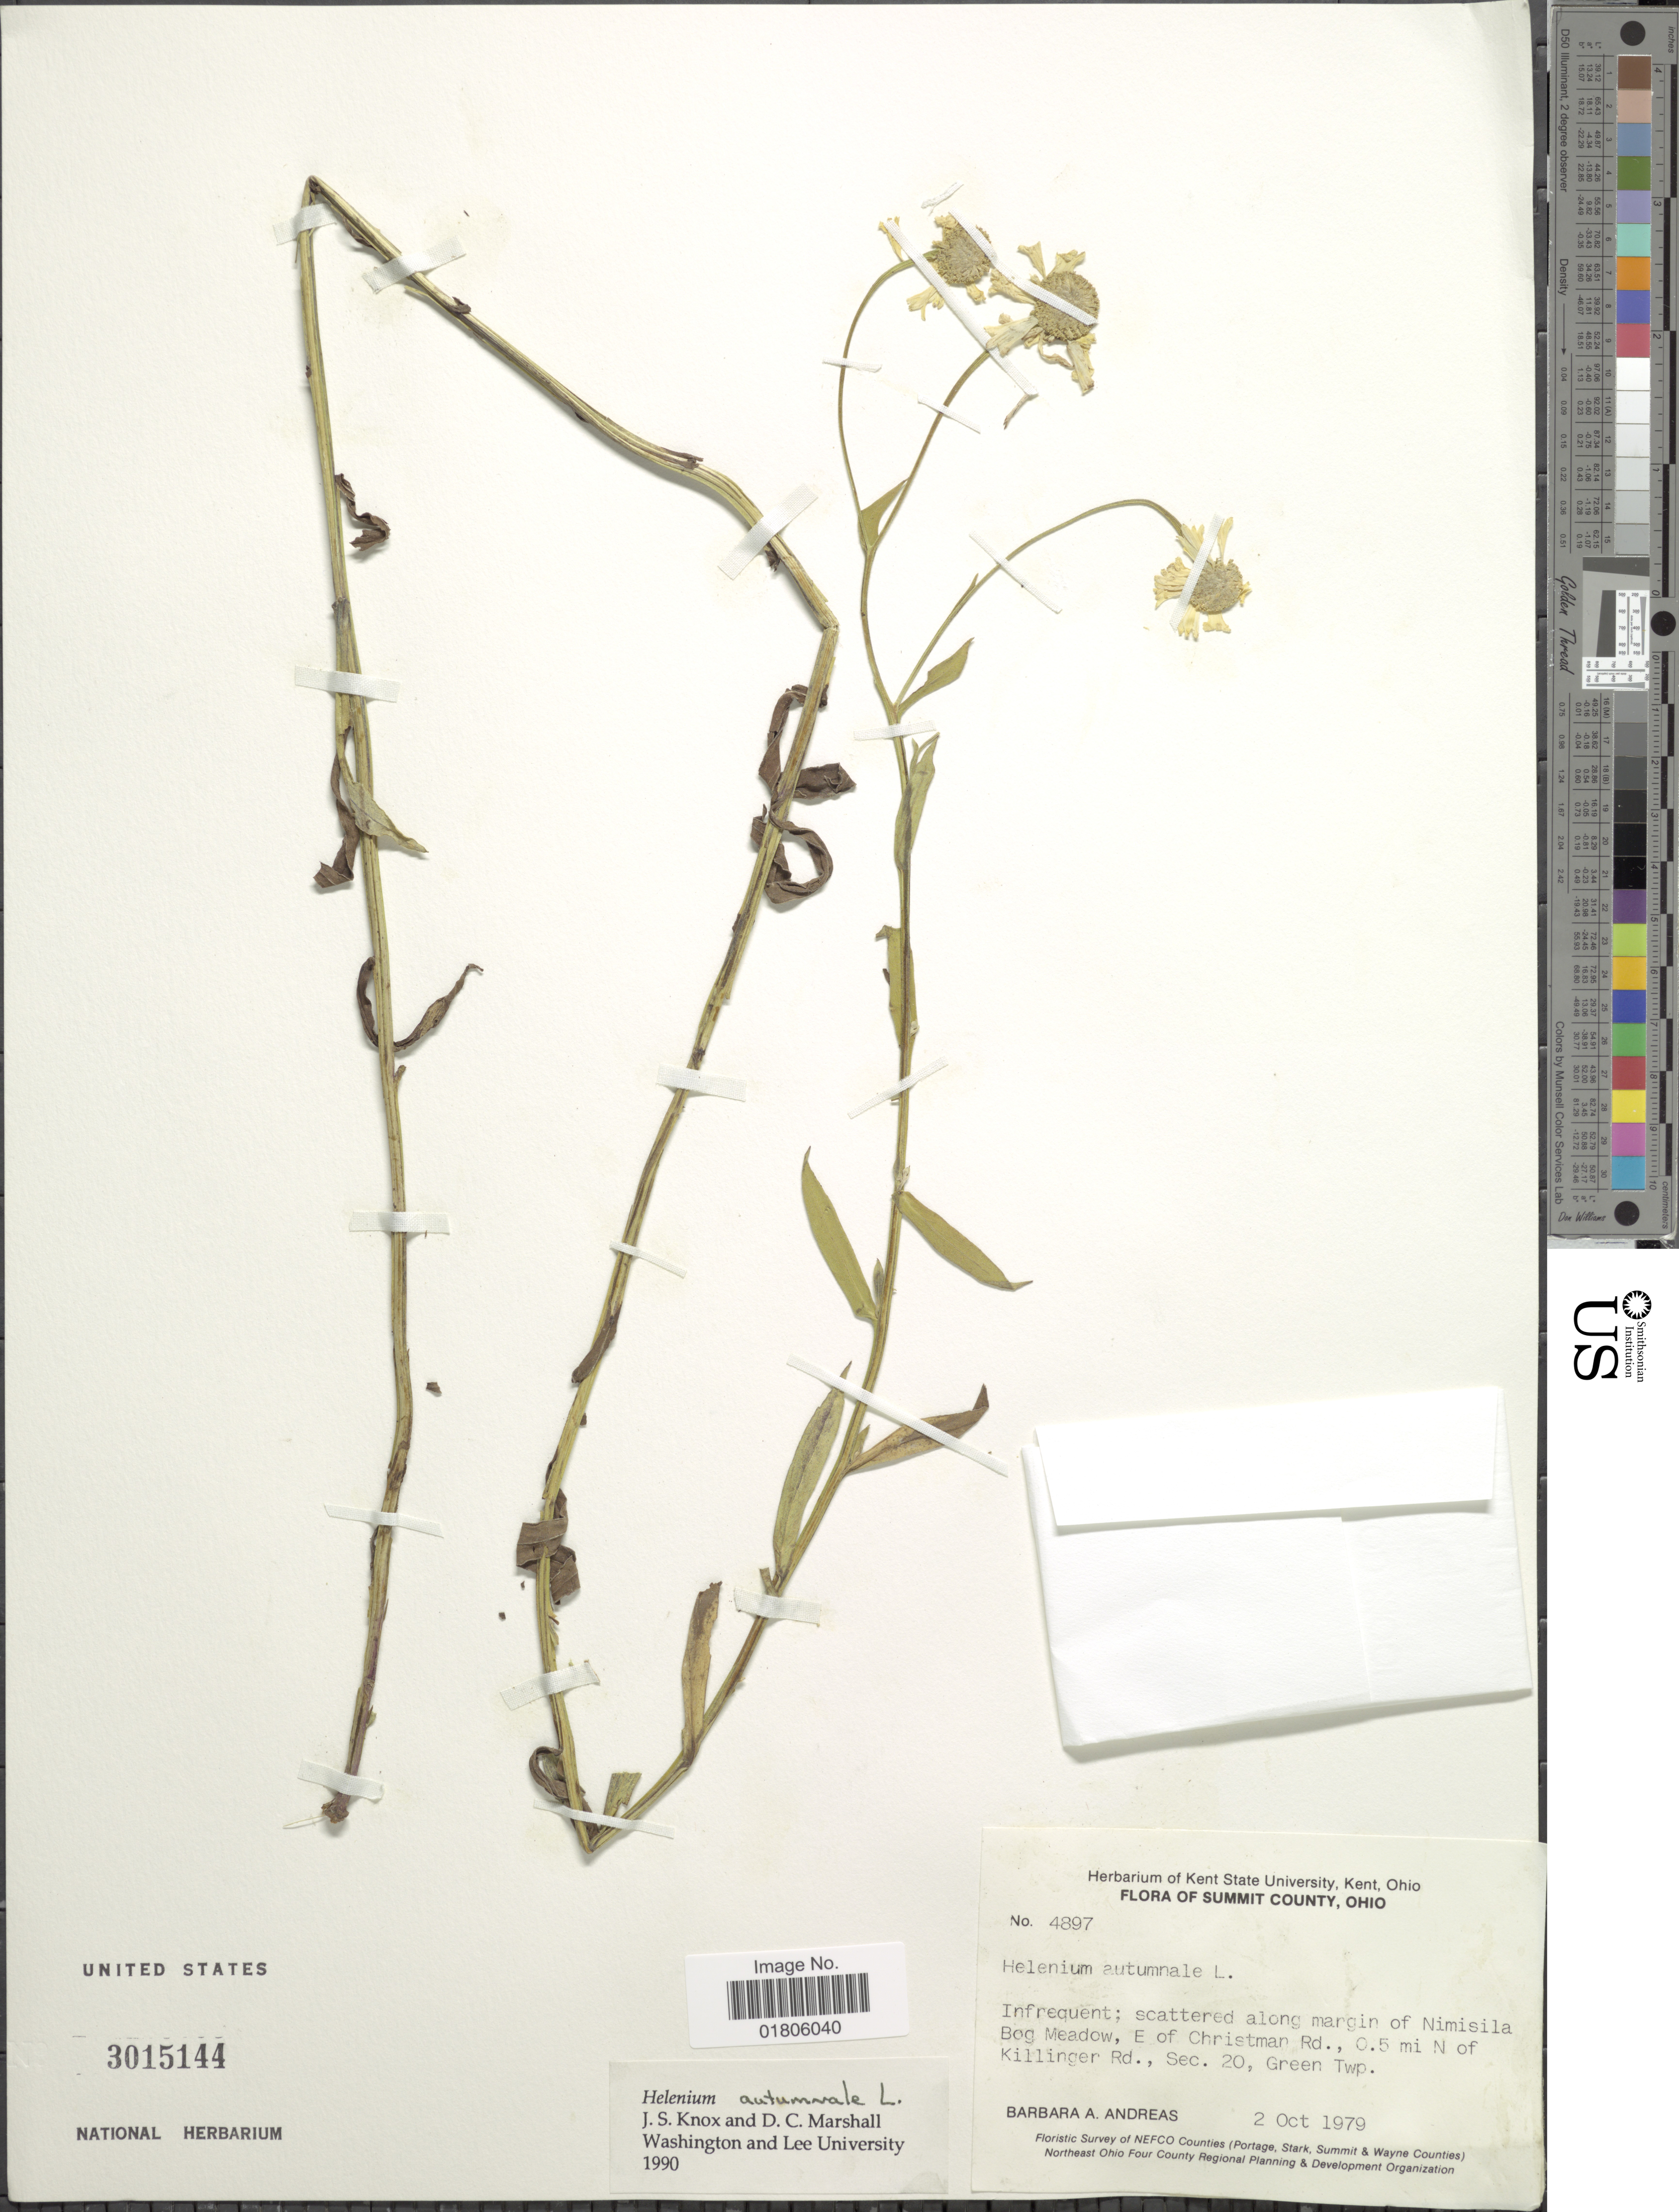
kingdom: Plantae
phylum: Tracheophyta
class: Magnoliopsida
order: Asterales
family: Asteraceae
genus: Helenium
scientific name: Helenium autumnale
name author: L.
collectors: B. A. Andreas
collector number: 4897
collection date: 1979-10-02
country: United States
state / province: Ohio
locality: Summit county. Along margin of Nimisila Bog Meadow, E of Christman Rd., 0.5 mi. N of Killinger Rd. Sec. 20, Green Twp.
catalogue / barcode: US 3015144